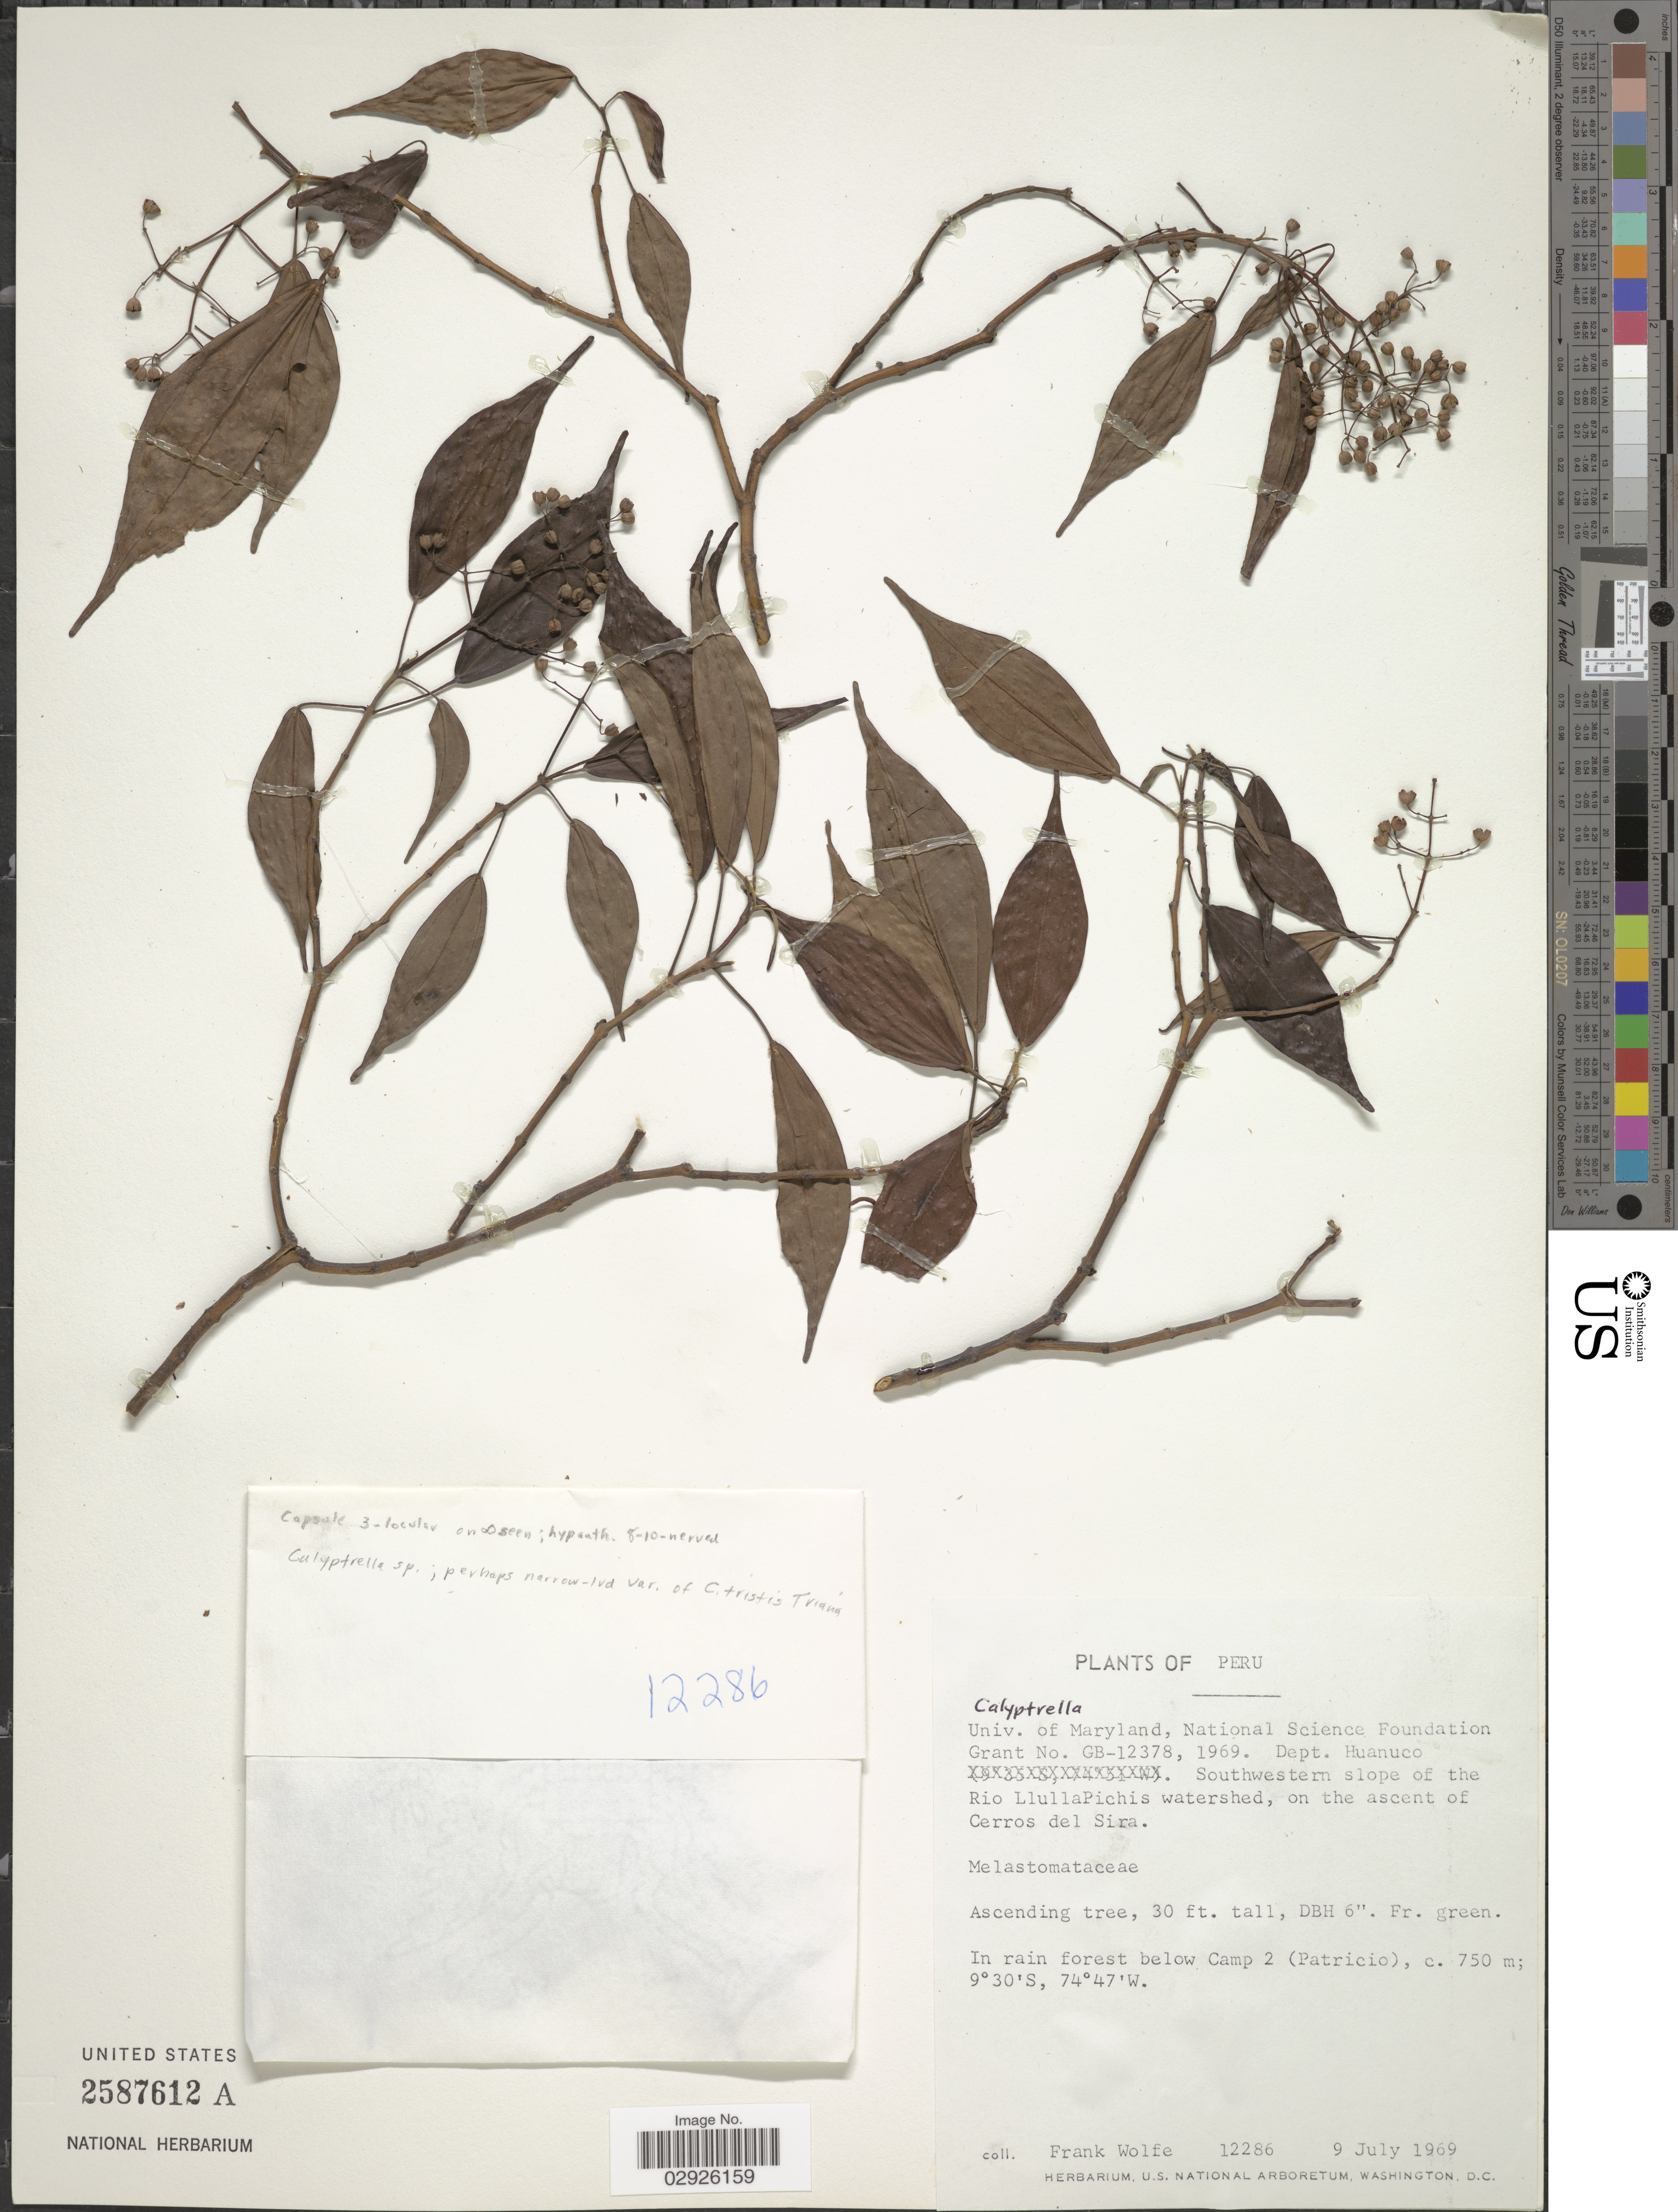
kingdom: Plantae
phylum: Tracheophyta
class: Magnoliopsida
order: Myrtales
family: Melastomataceae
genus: Graffenrieda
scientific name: Graffenrieda glandulosa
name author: R. Goldenb. & J. Meirelles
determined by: Murillo, J. S.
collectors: F. Wolfe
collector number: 12286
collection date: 1969-07-09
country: Peru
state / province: Huánuco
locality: Dept. Huanuco. Southwestern slope of the Rio LlullaPichis watershed, on the ascent of Cerros del Sira. In rain forest below Camp 2 (Patricio).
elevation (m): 750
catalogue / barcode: US 2587612A